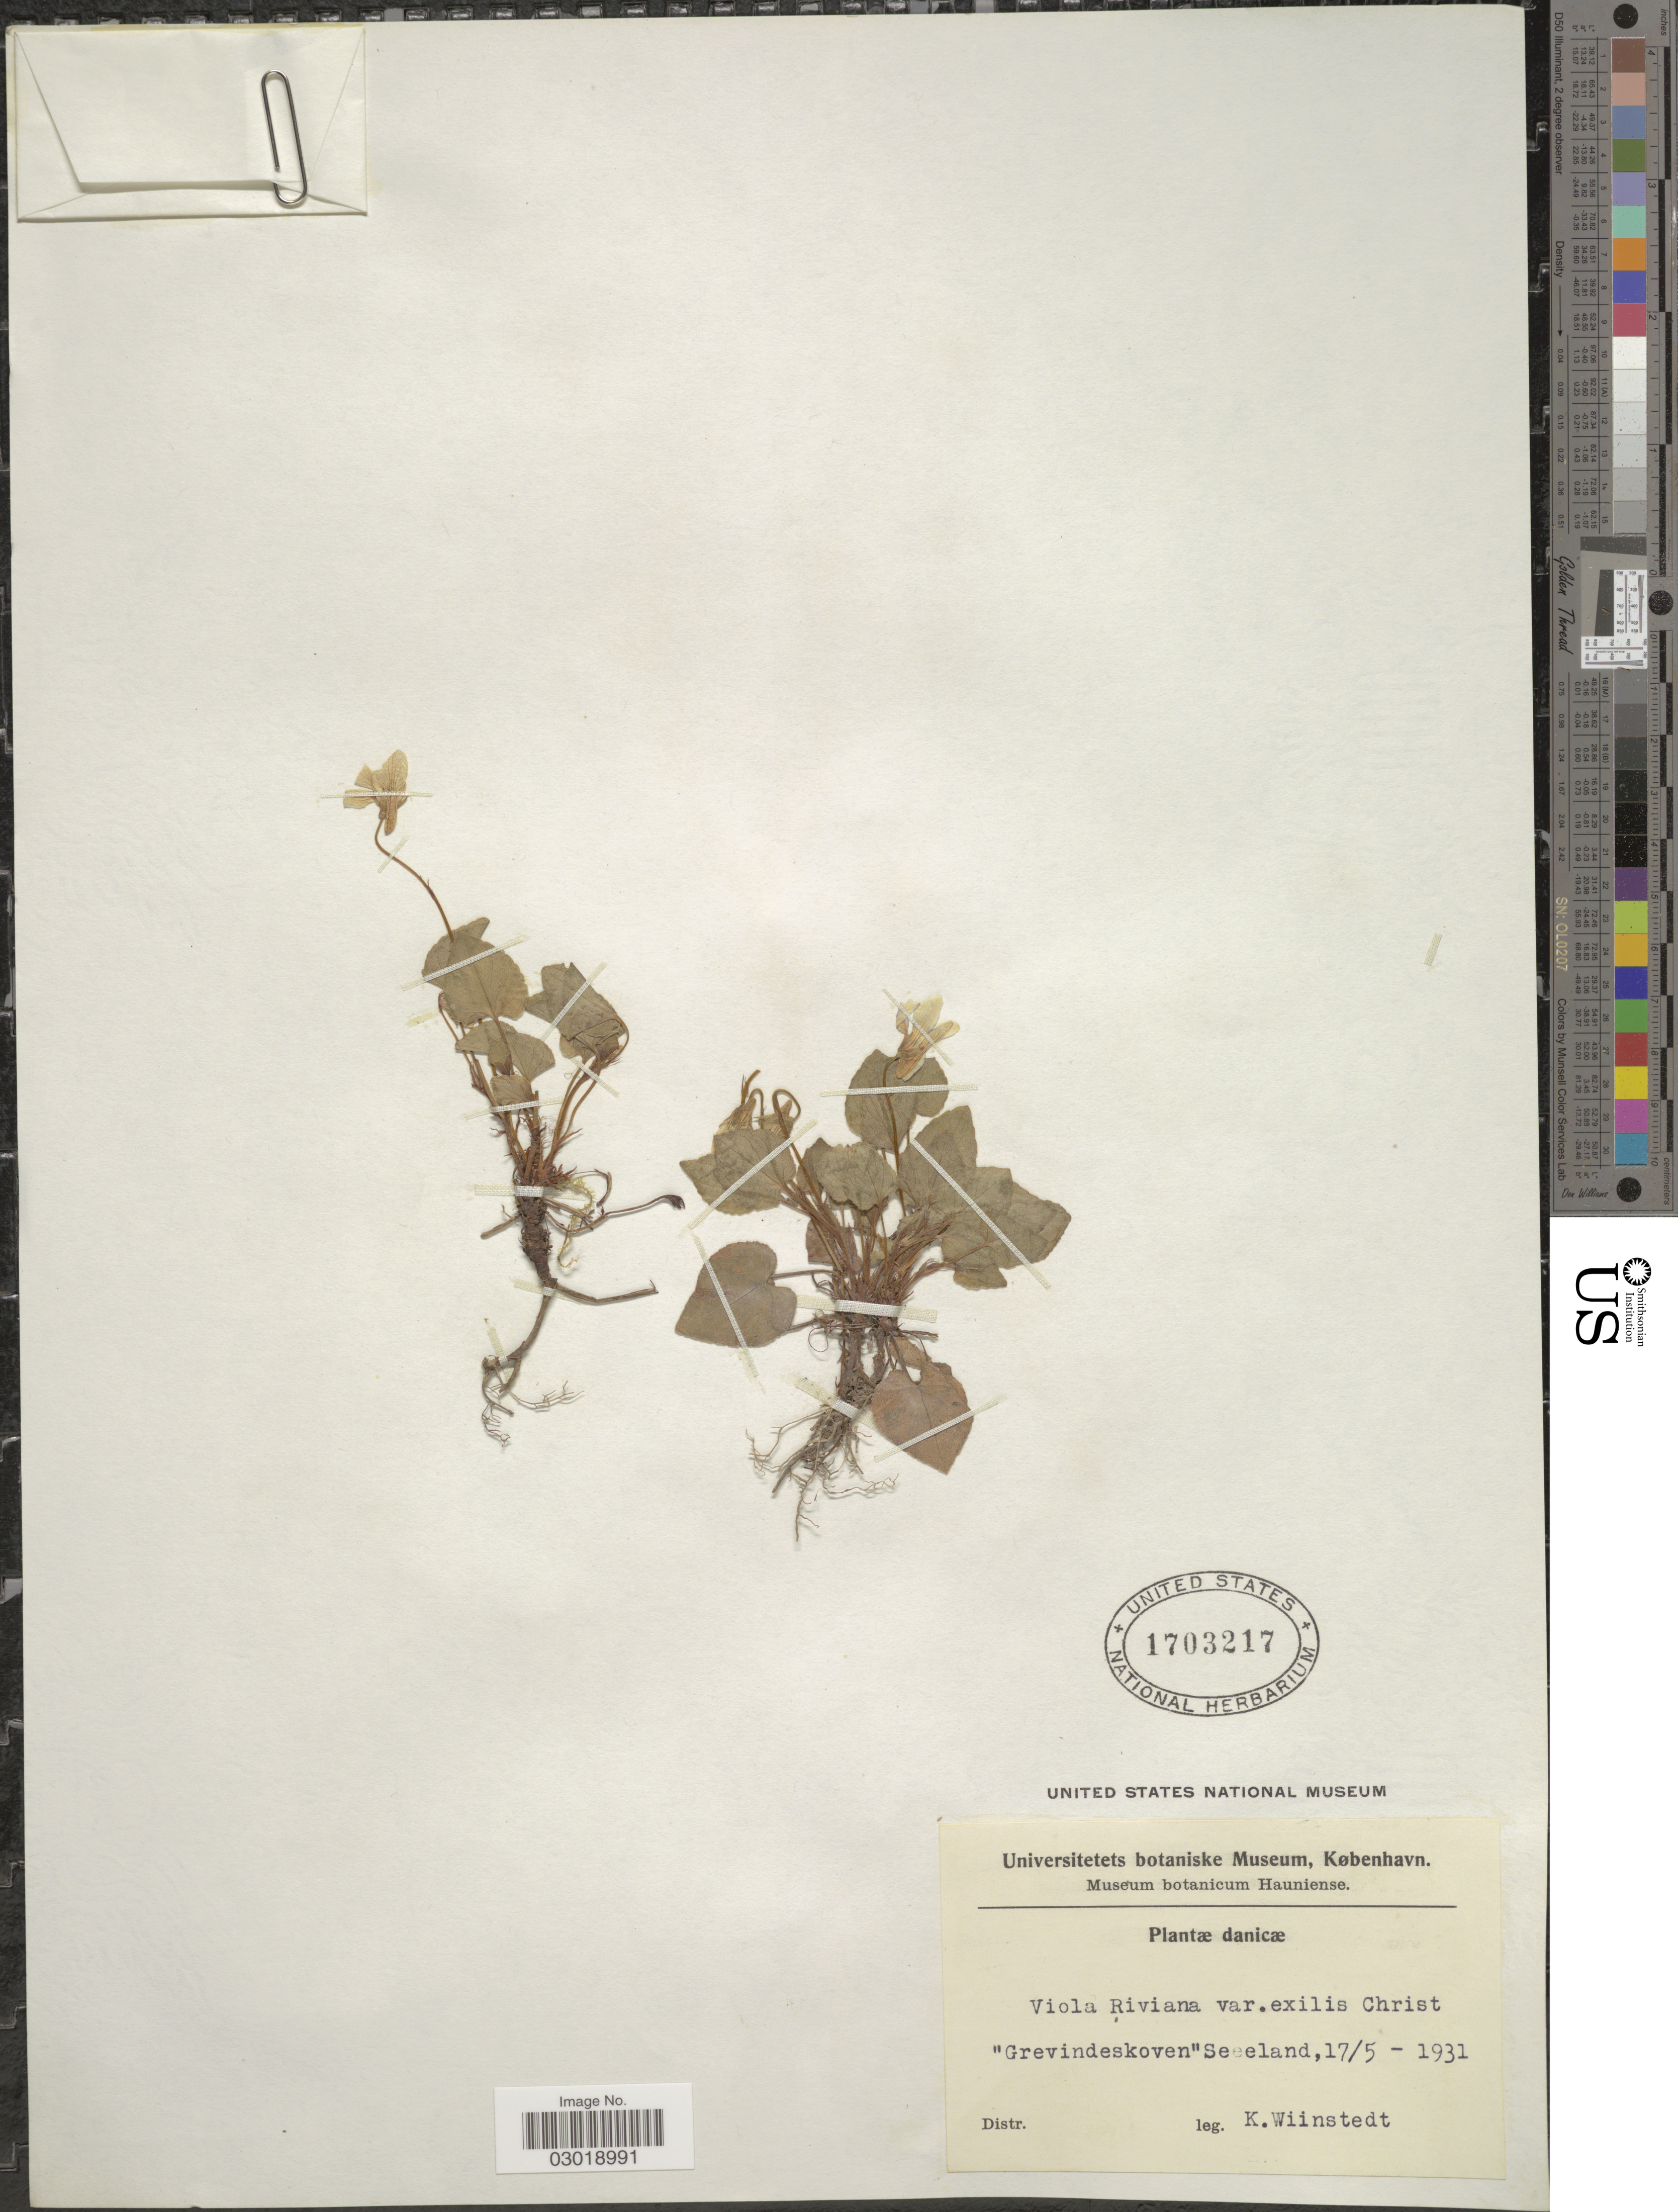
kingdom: Plantae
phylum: Tracheophyta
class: Magnoliopsida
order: Malpighiales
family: Violaceae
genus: Viola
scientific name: Viola riviniana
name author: Rchb.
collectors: K. Wiinstedt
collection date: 1931-05-17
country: Denmark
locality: Danicæ. "Grevindeskoven" Seeeland.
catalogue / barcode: US 1703217